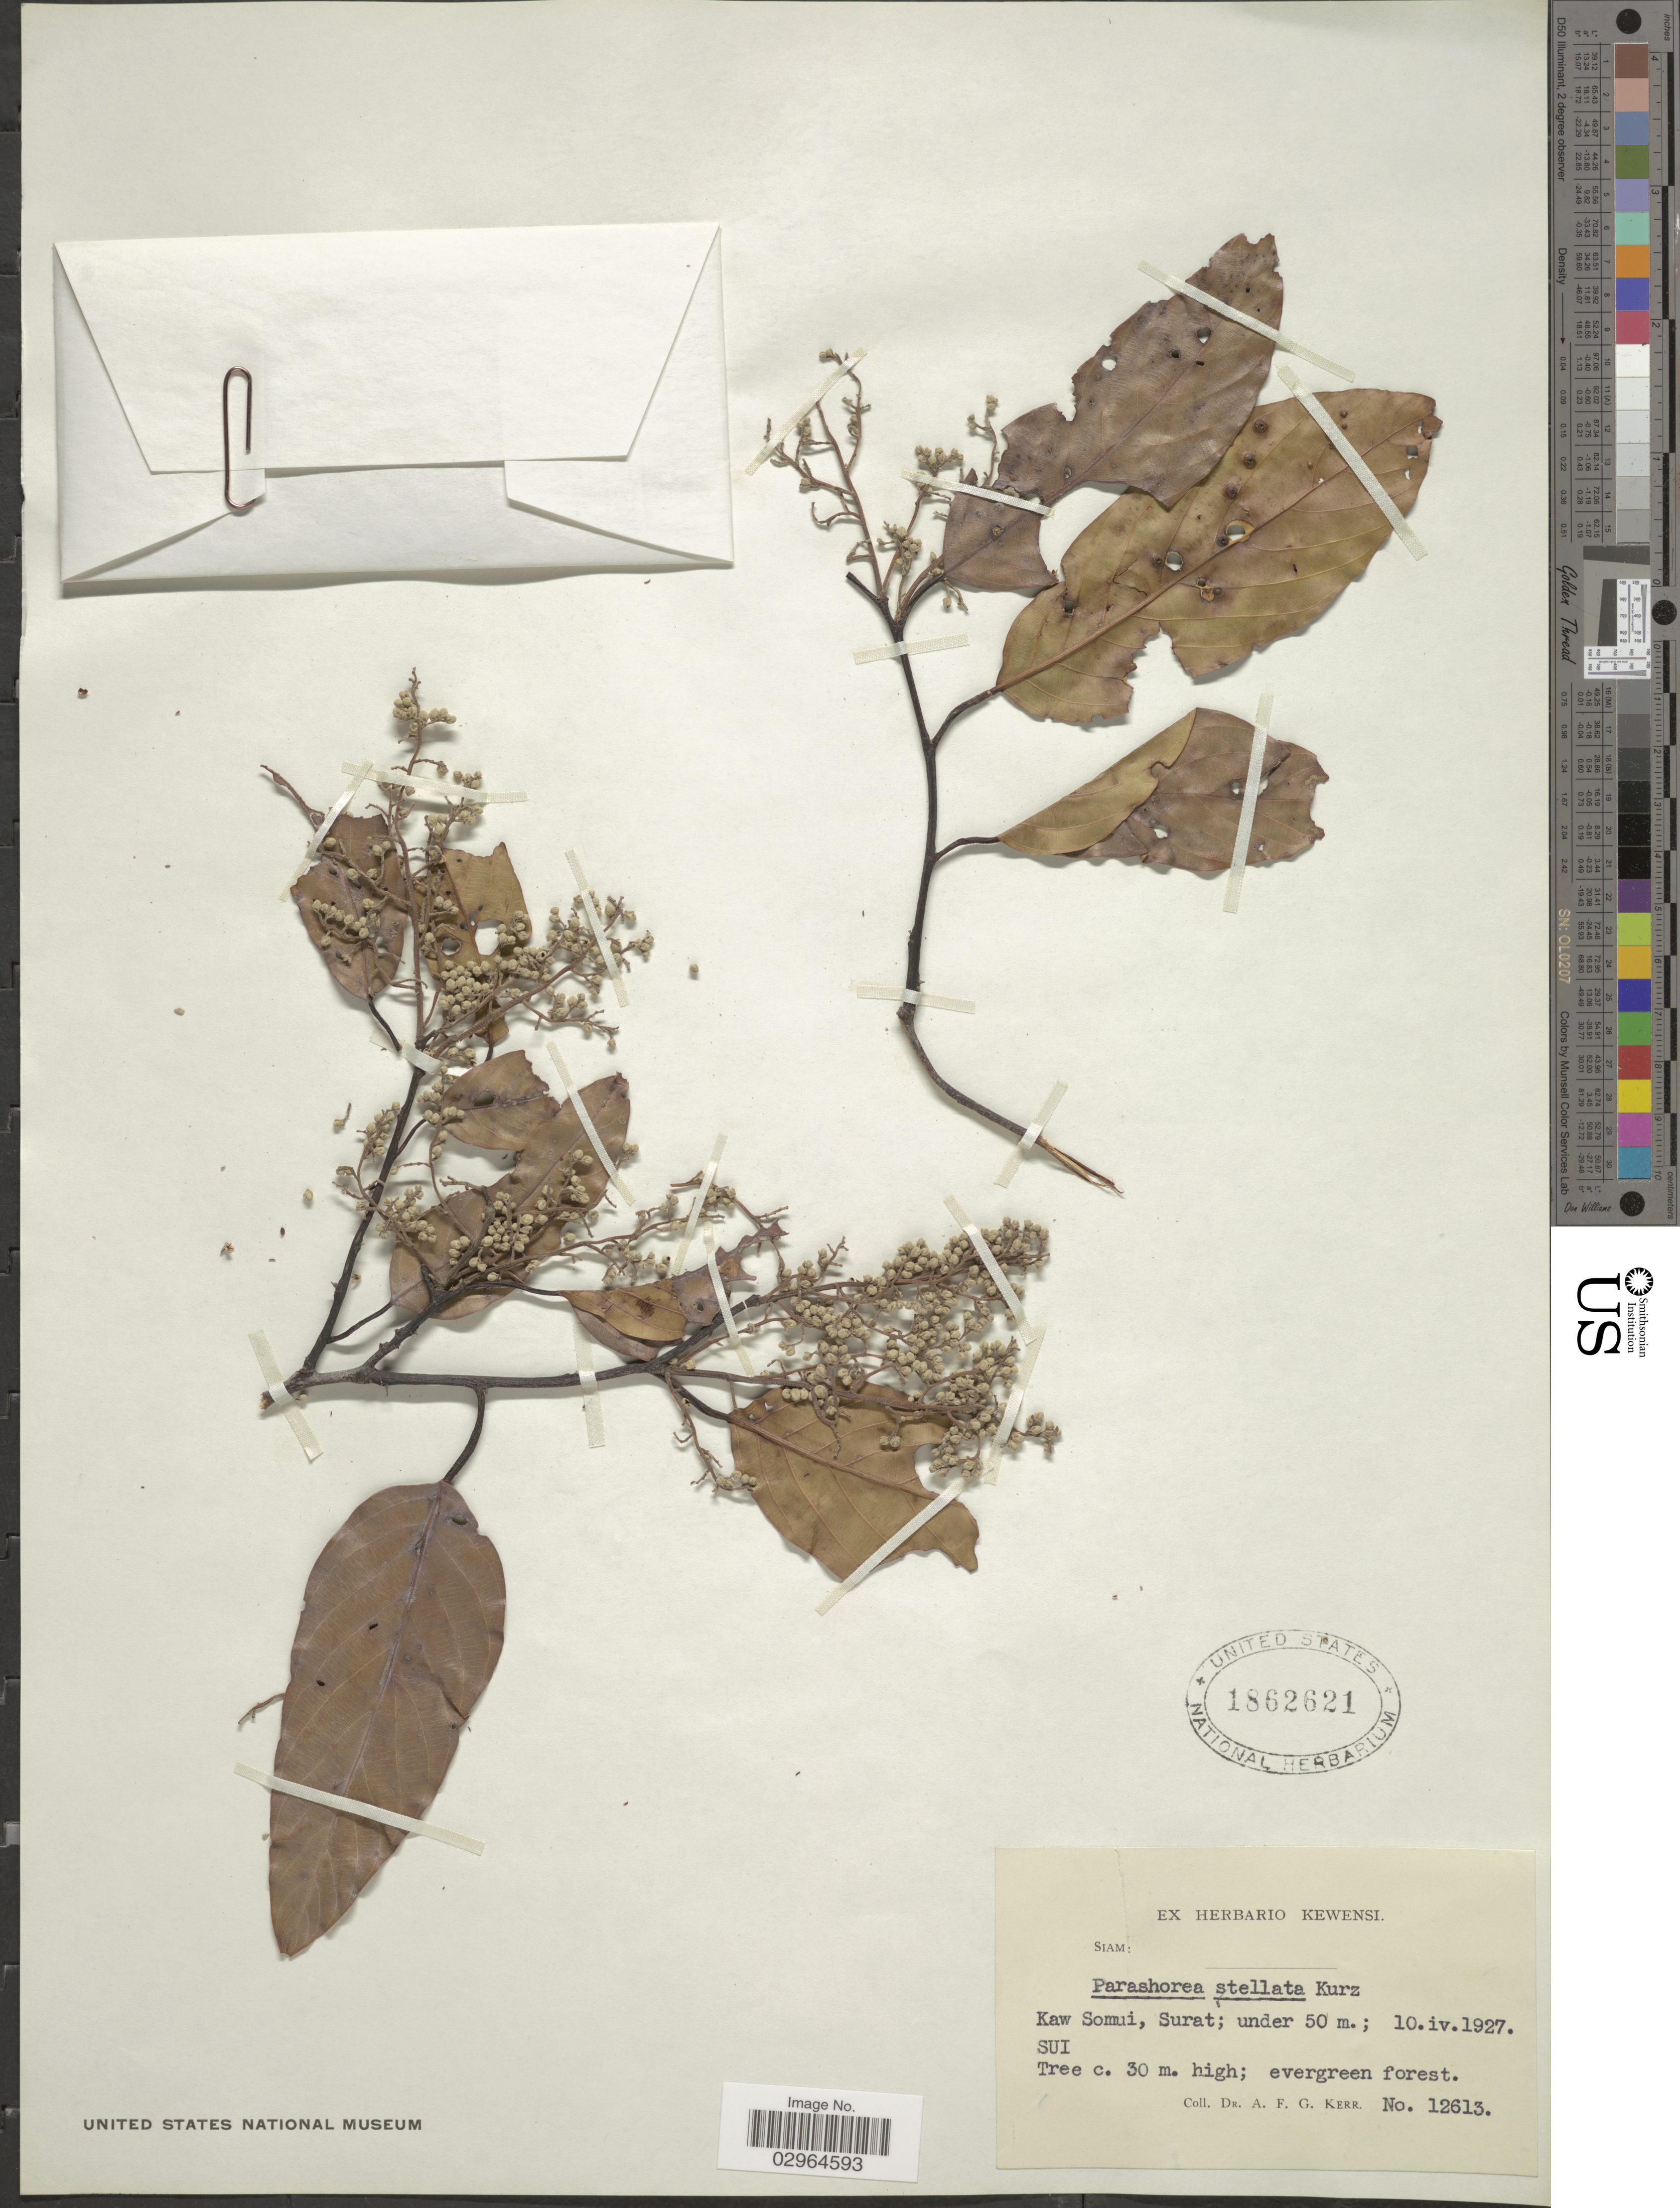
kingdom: Plantae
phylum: Tracheophyta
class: Magnoliopsida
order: Malvales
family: Dipterocarpaceae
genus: Parashorea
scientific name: Parashorea stellata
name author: Kurz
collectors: A. F. G. Kerr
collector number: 12613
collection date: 1927-04-10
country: Thailand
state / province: Surat Thani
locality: Kaw Somui, Surat. Siam.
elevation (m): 50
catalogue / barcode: US 1862621